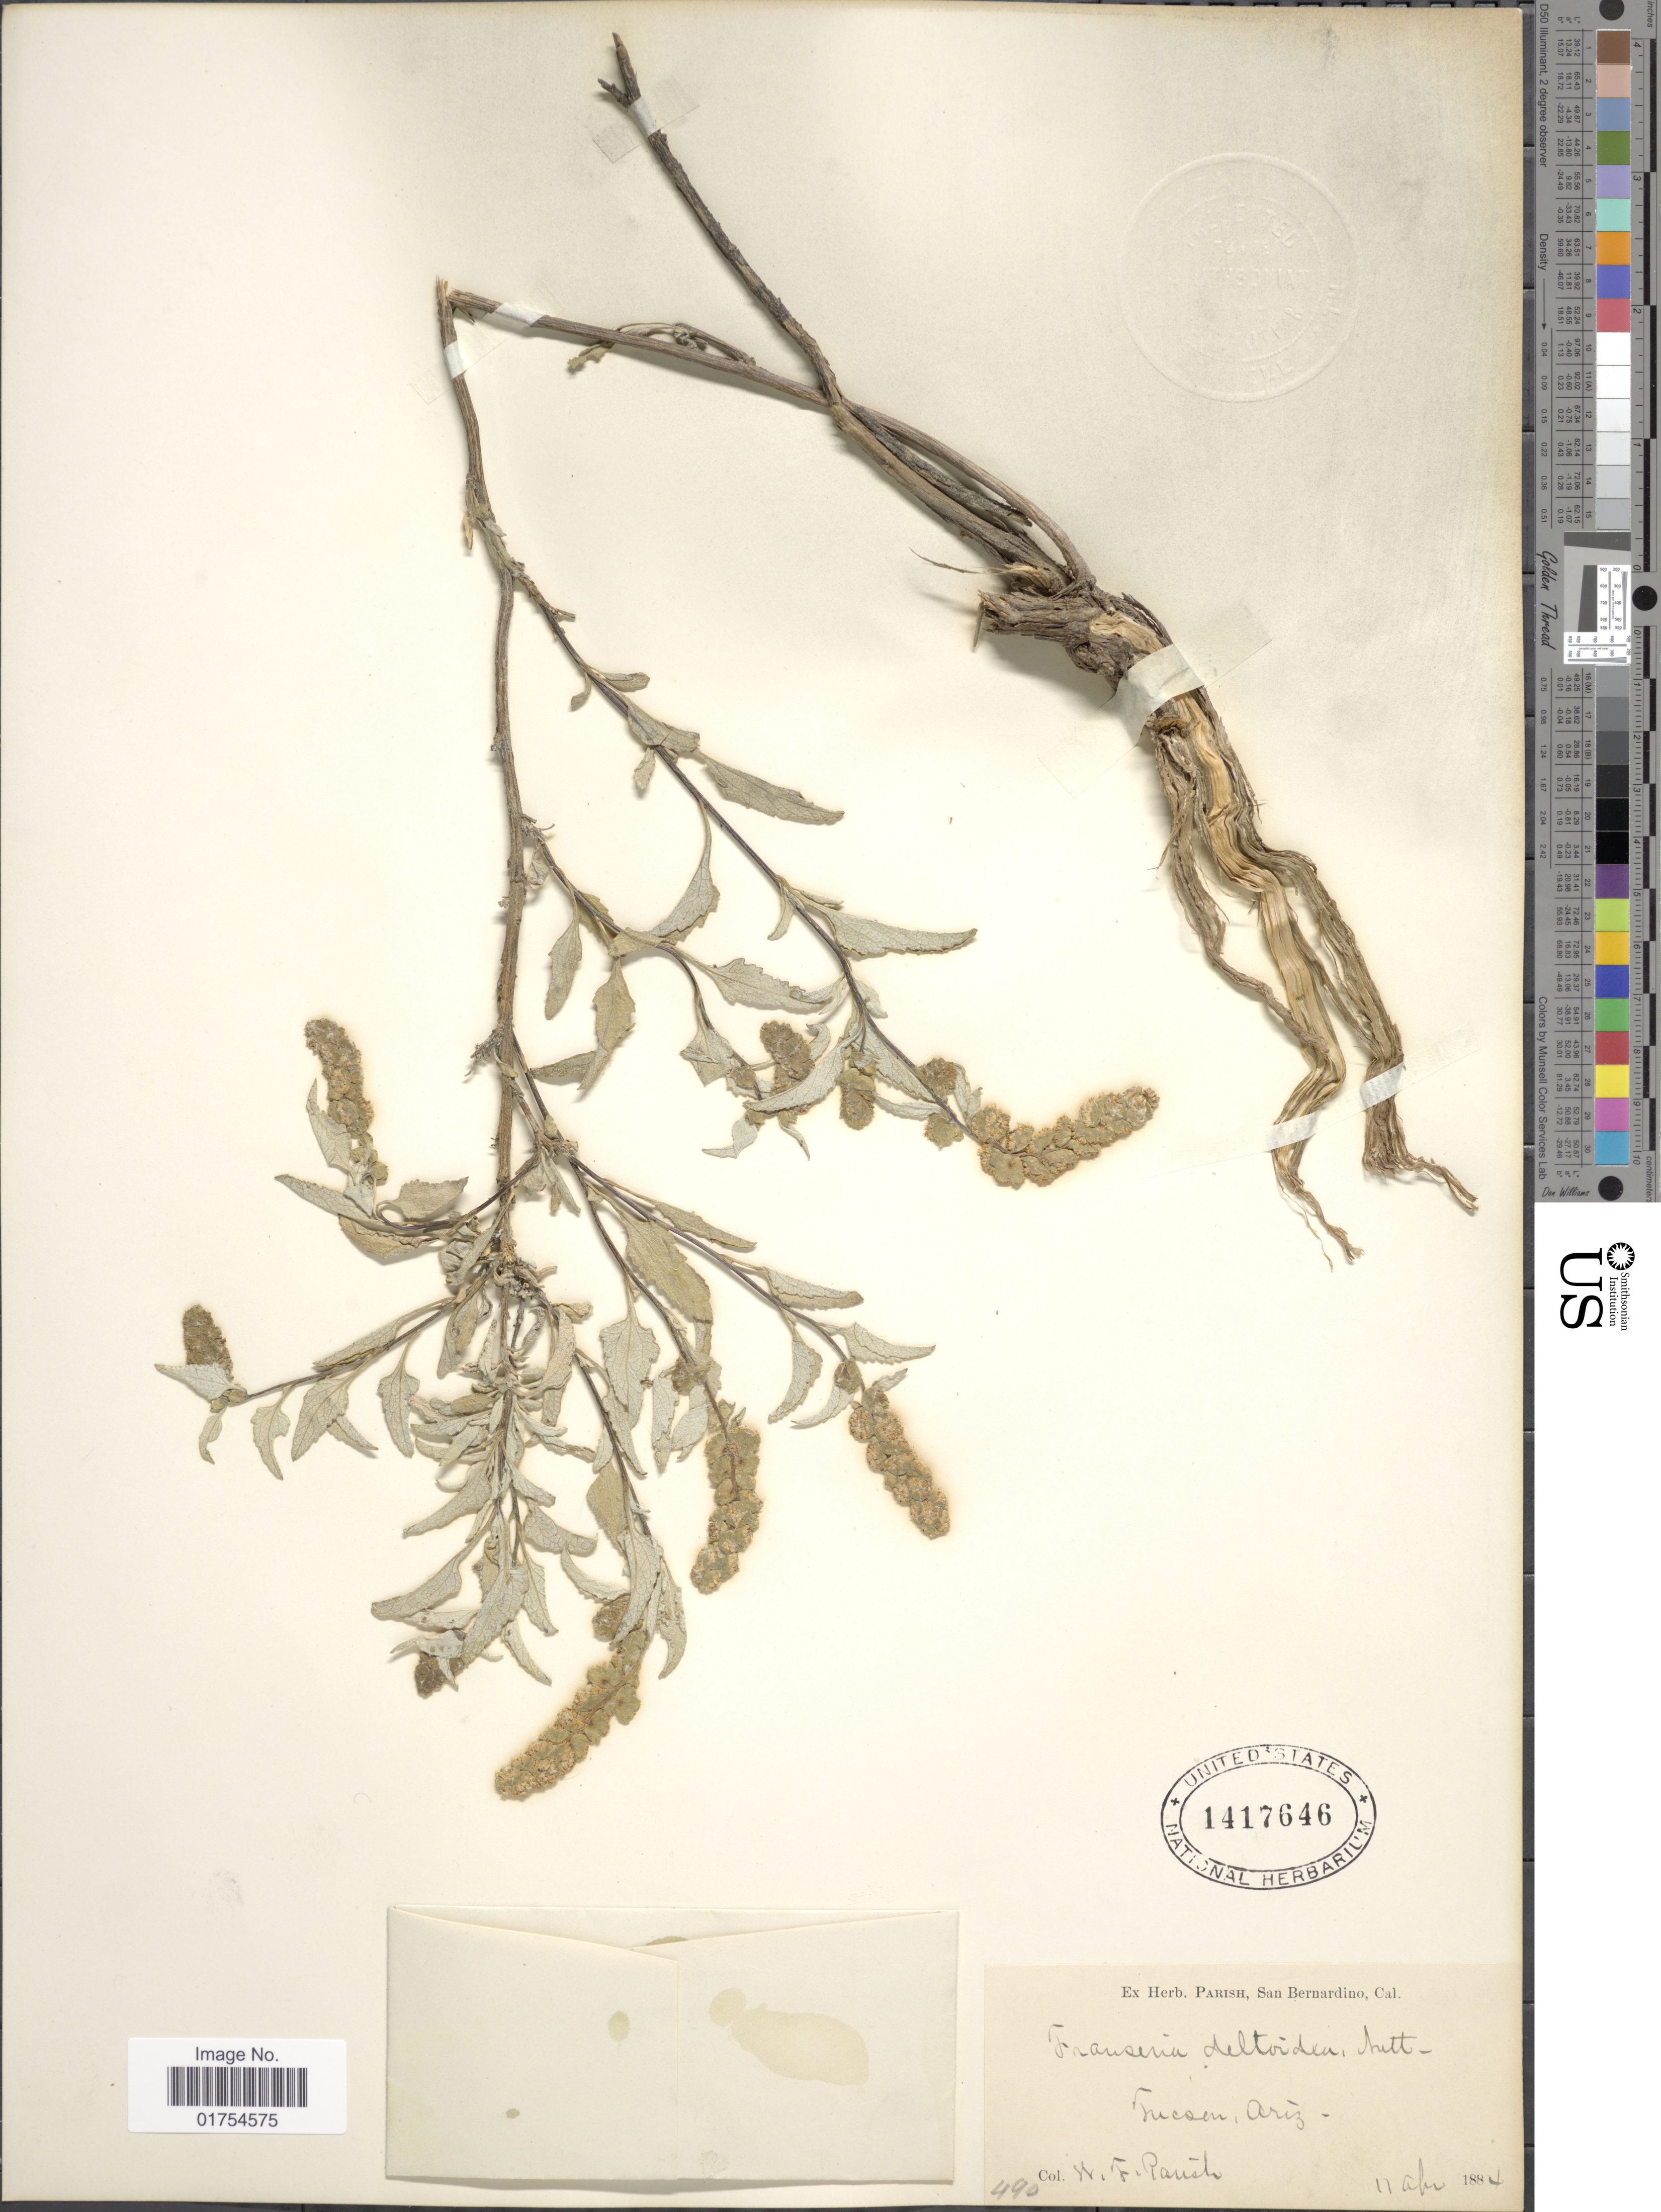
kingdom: Plantae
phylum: Tracheophyta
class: Magnoliopsida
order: Asterales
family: Asteraceae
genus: Franseria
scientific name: Franseria deltoidea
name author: Torr.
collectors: W. F. Parish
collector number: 490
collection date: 1884-04-11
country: United States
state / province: Arizona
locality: Tucson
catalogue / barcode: US 1417646